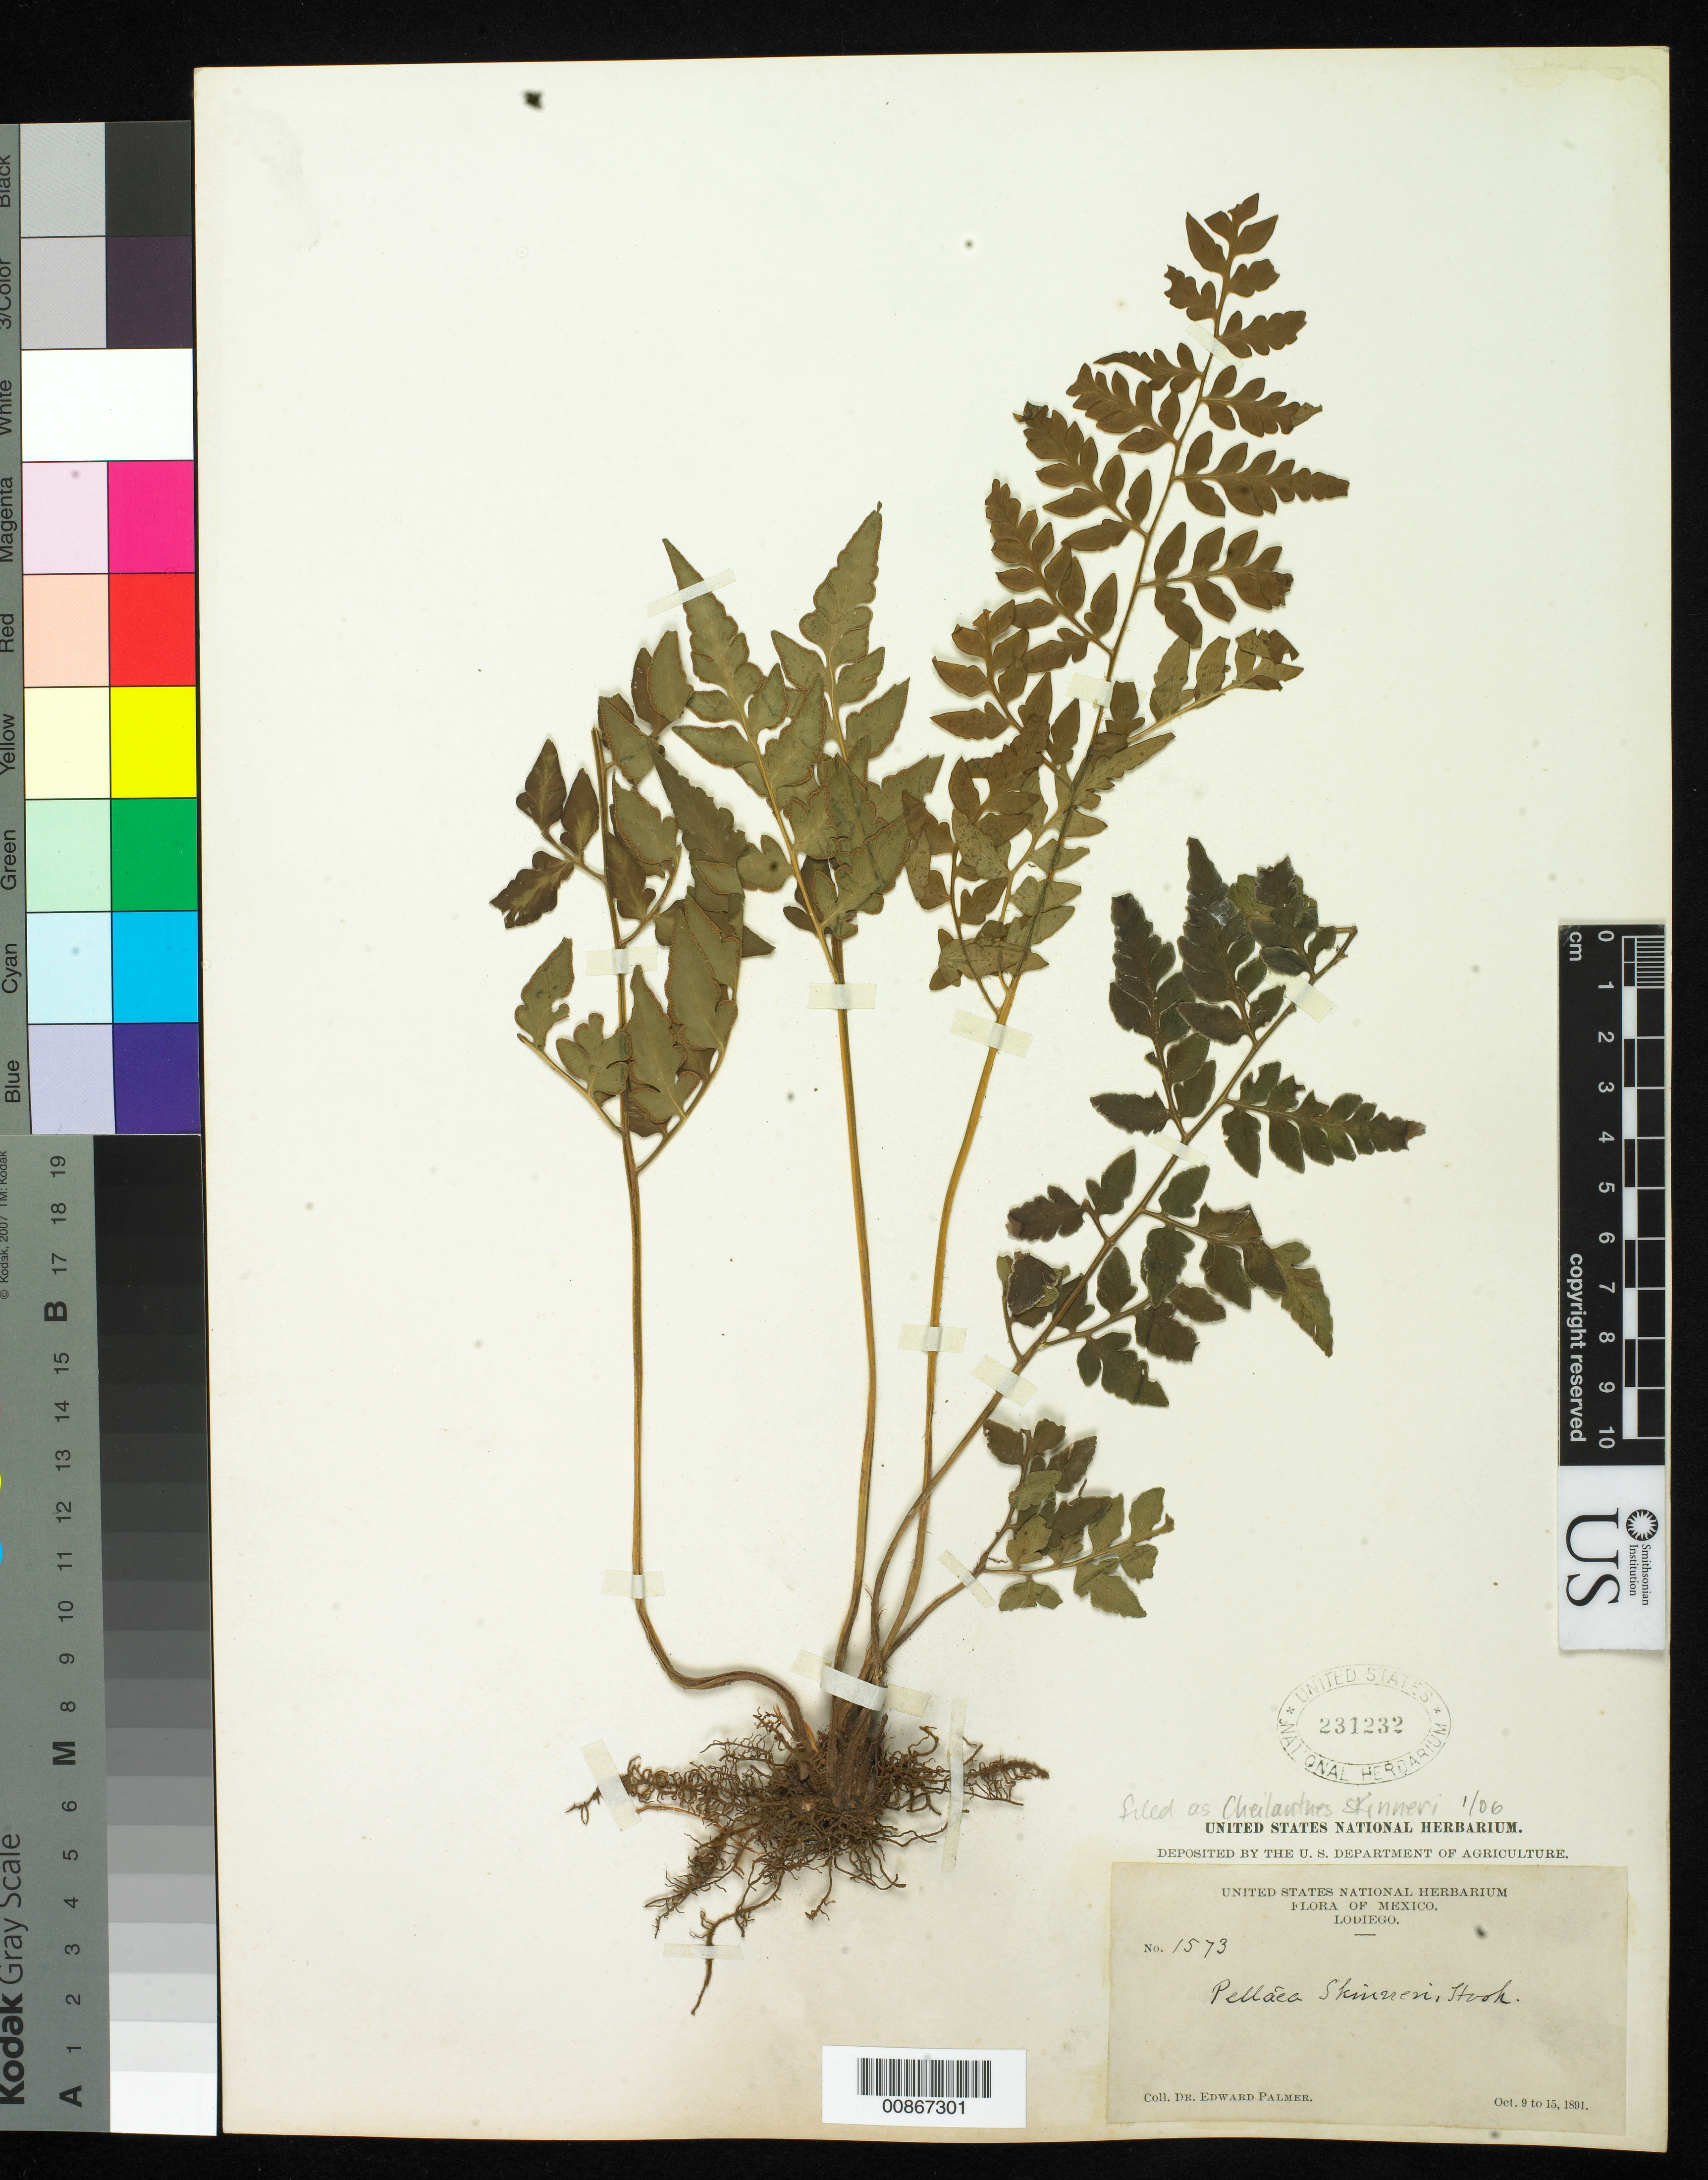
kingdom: Plantae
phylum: Tracheophyta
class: Polypodiopsida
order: Polypodiales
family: Pteridaceae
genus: Cheilanthes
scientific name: Cheilanthes skinneri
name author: (Hook.) T. Moore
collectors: E. Palmer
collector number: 1573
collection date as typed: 09 Oct 1891 to 15 Oct 1891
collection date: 1891-10-09/1891-10-15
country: Mexico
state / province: Sinaloa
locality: Lodiego, Sinaloa.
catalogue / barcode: US 231232